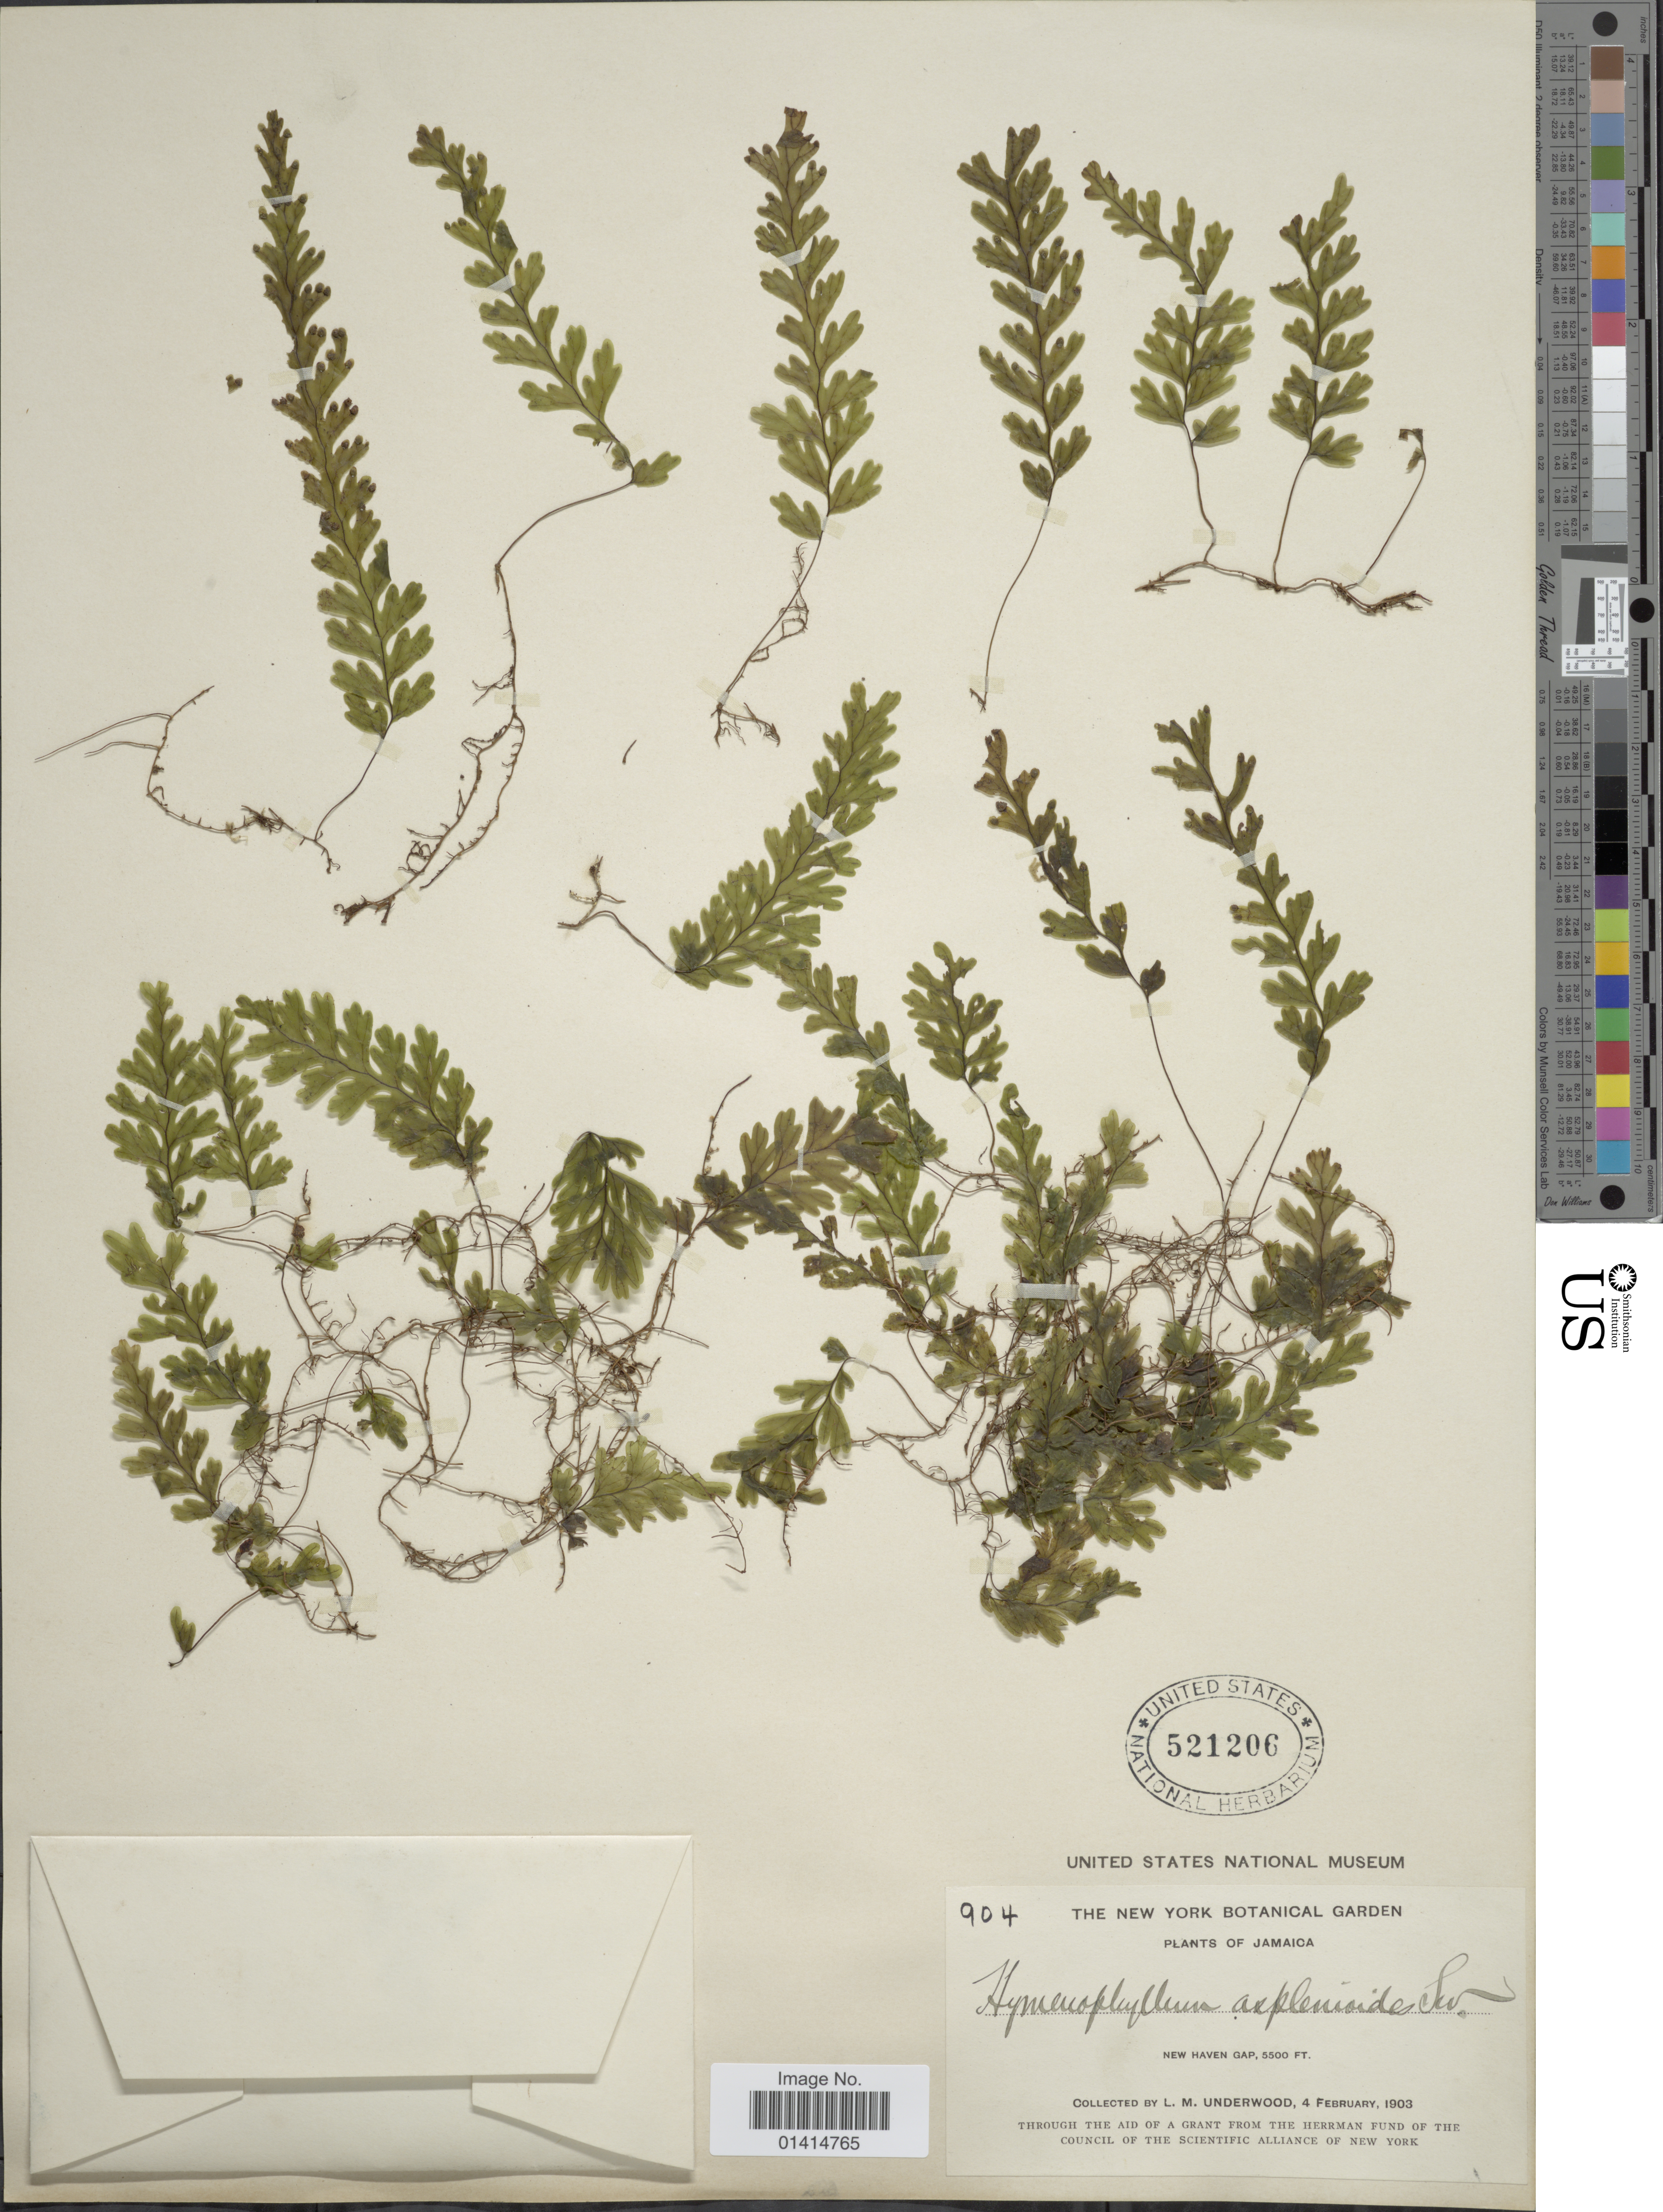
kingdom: Plantae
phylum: Tracheophyta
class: Polypodiopsida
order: Hymenophyllales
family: Hymenophyllaceae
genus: Hymenophyllum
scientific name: Hymenophyllum asplenioides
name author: (Sw.) Sw.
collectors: L. M. Underwood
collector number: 904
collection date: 1903-02-04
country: Jamaica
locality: New Haven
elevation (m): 1676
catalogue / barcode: US 521206